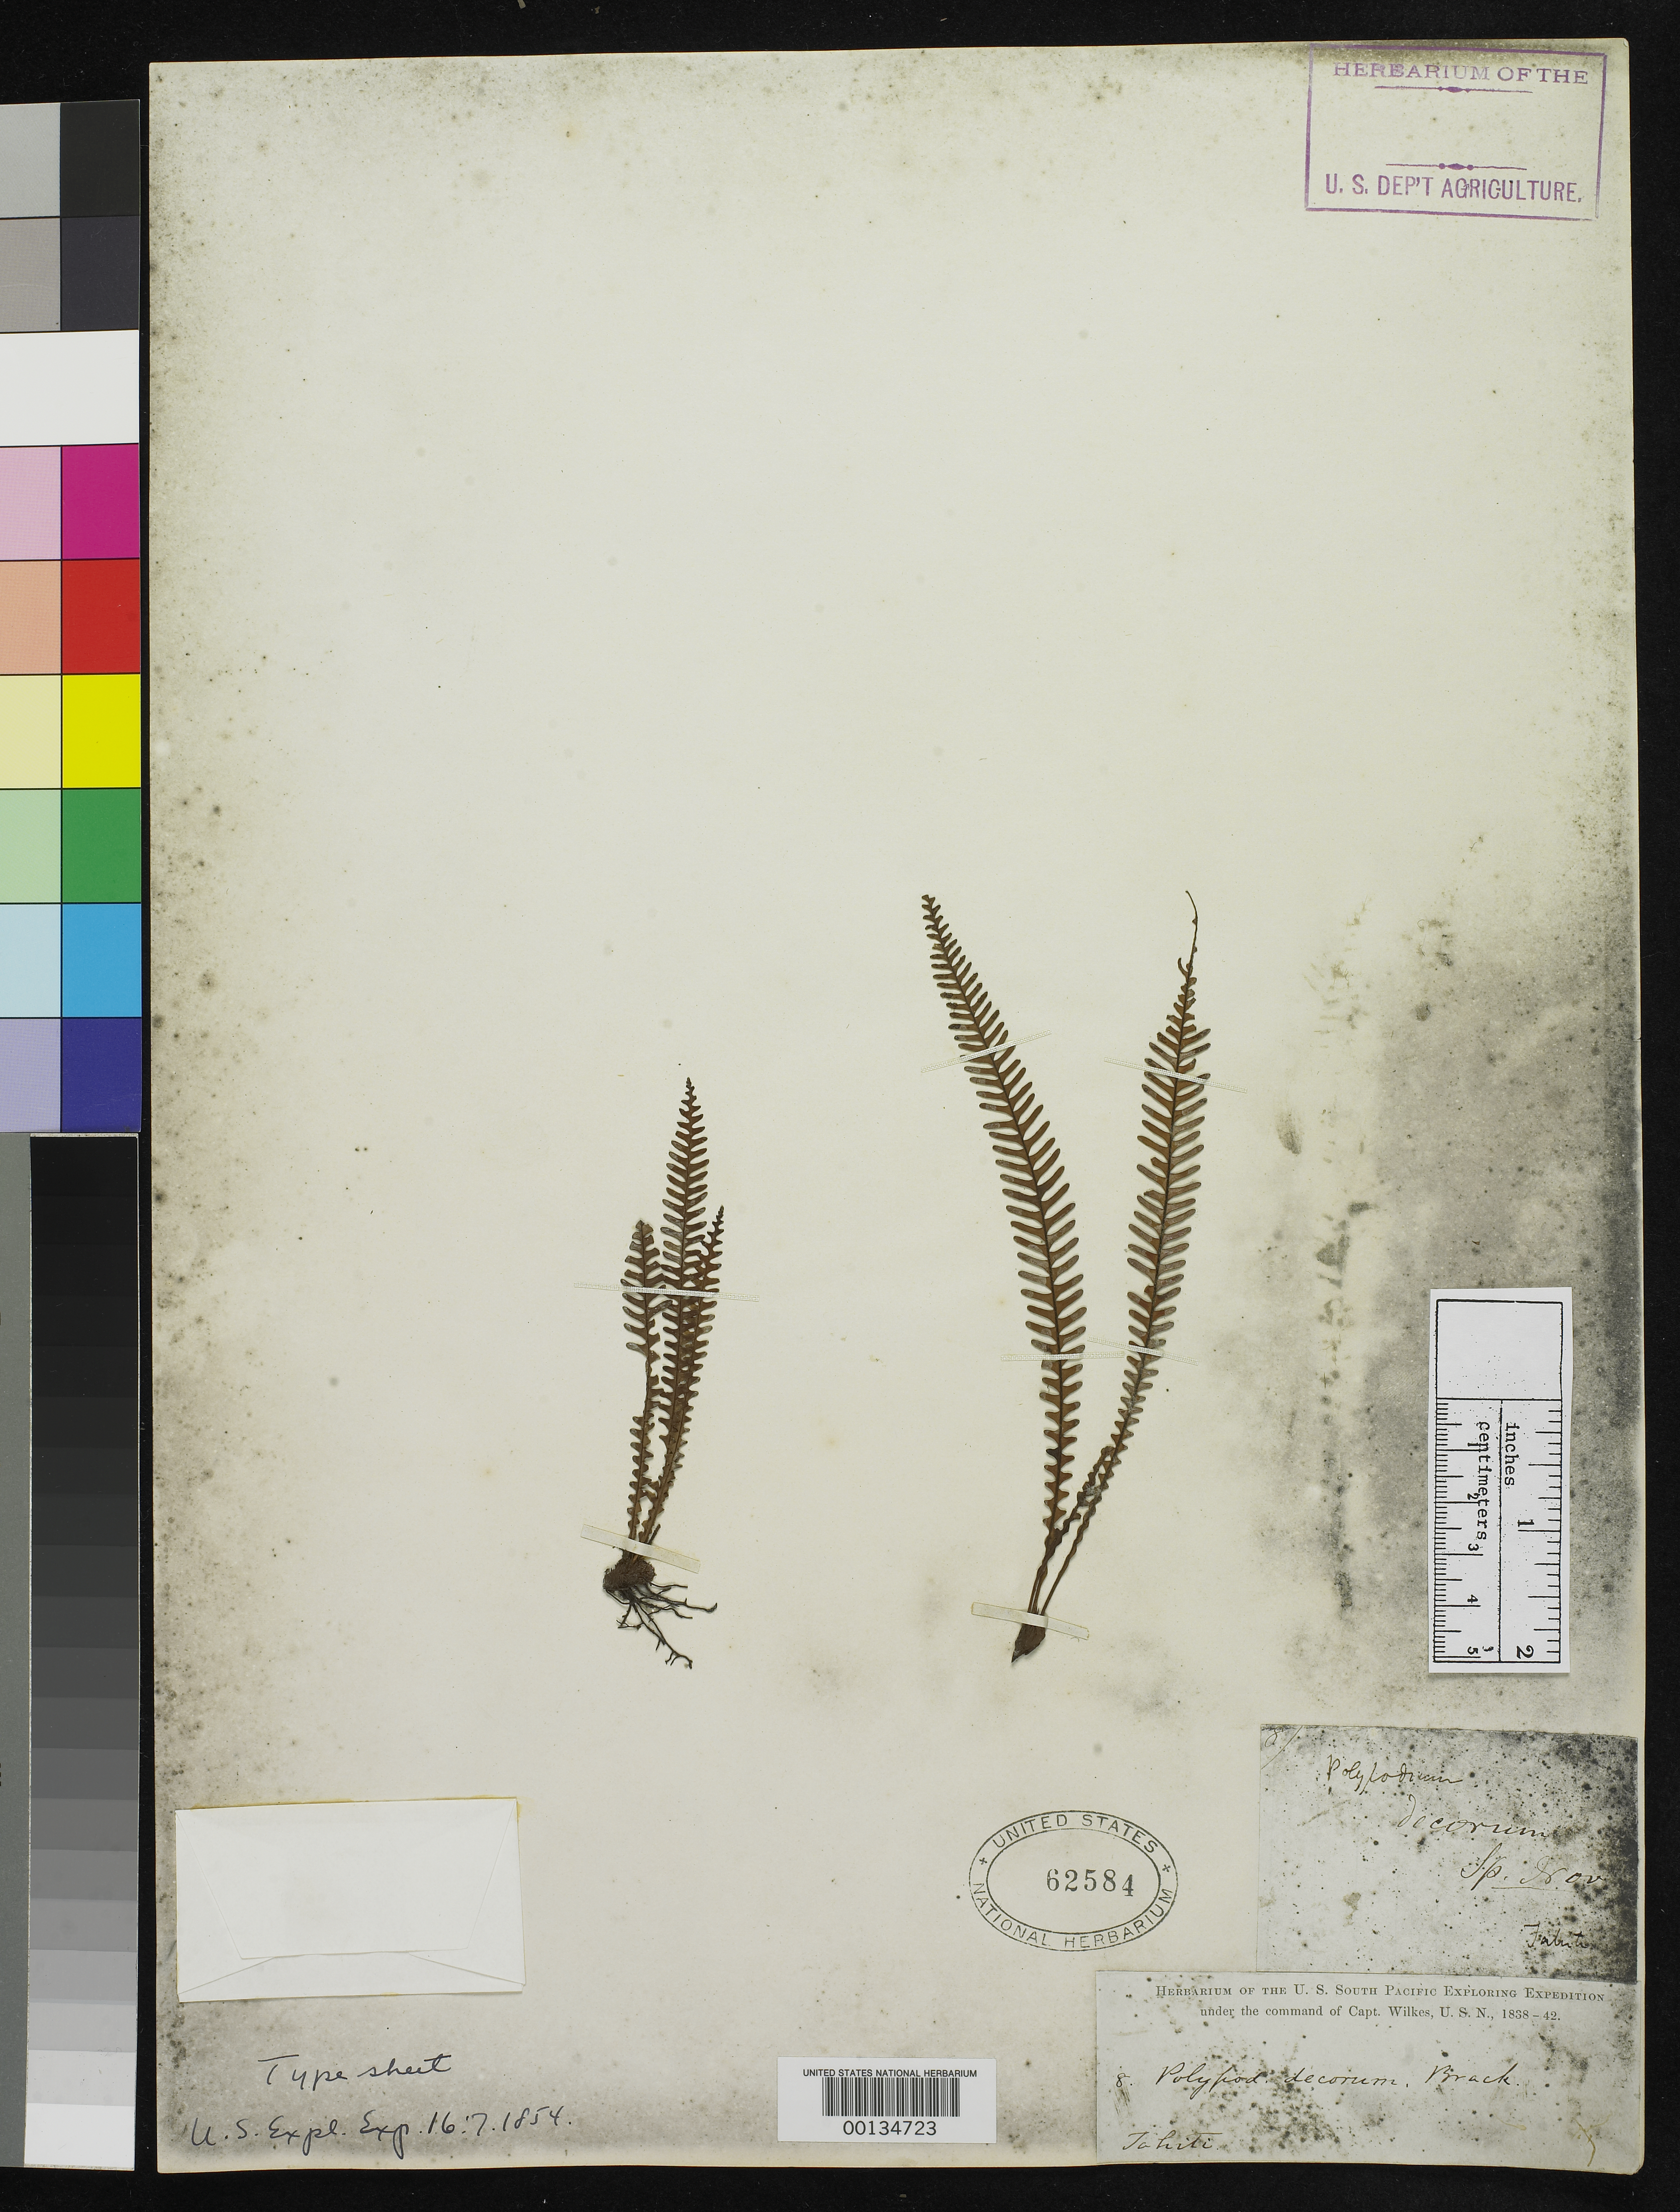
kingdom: Plantae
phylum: Tracheophyta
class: Polypodiopsida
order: Polypodiales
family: Polypodiaceae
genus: Polypodium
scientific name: Polypodium decorum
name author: Brack. in Wilkes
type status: Holotype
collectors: Wilkes Explor. Exped.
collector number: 8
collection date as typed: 1838 to -- --- 1842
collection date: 1838/1842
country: French Polynesia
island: Tahiti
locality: Iles du Vent [Society Is.]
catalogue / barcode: US 62584